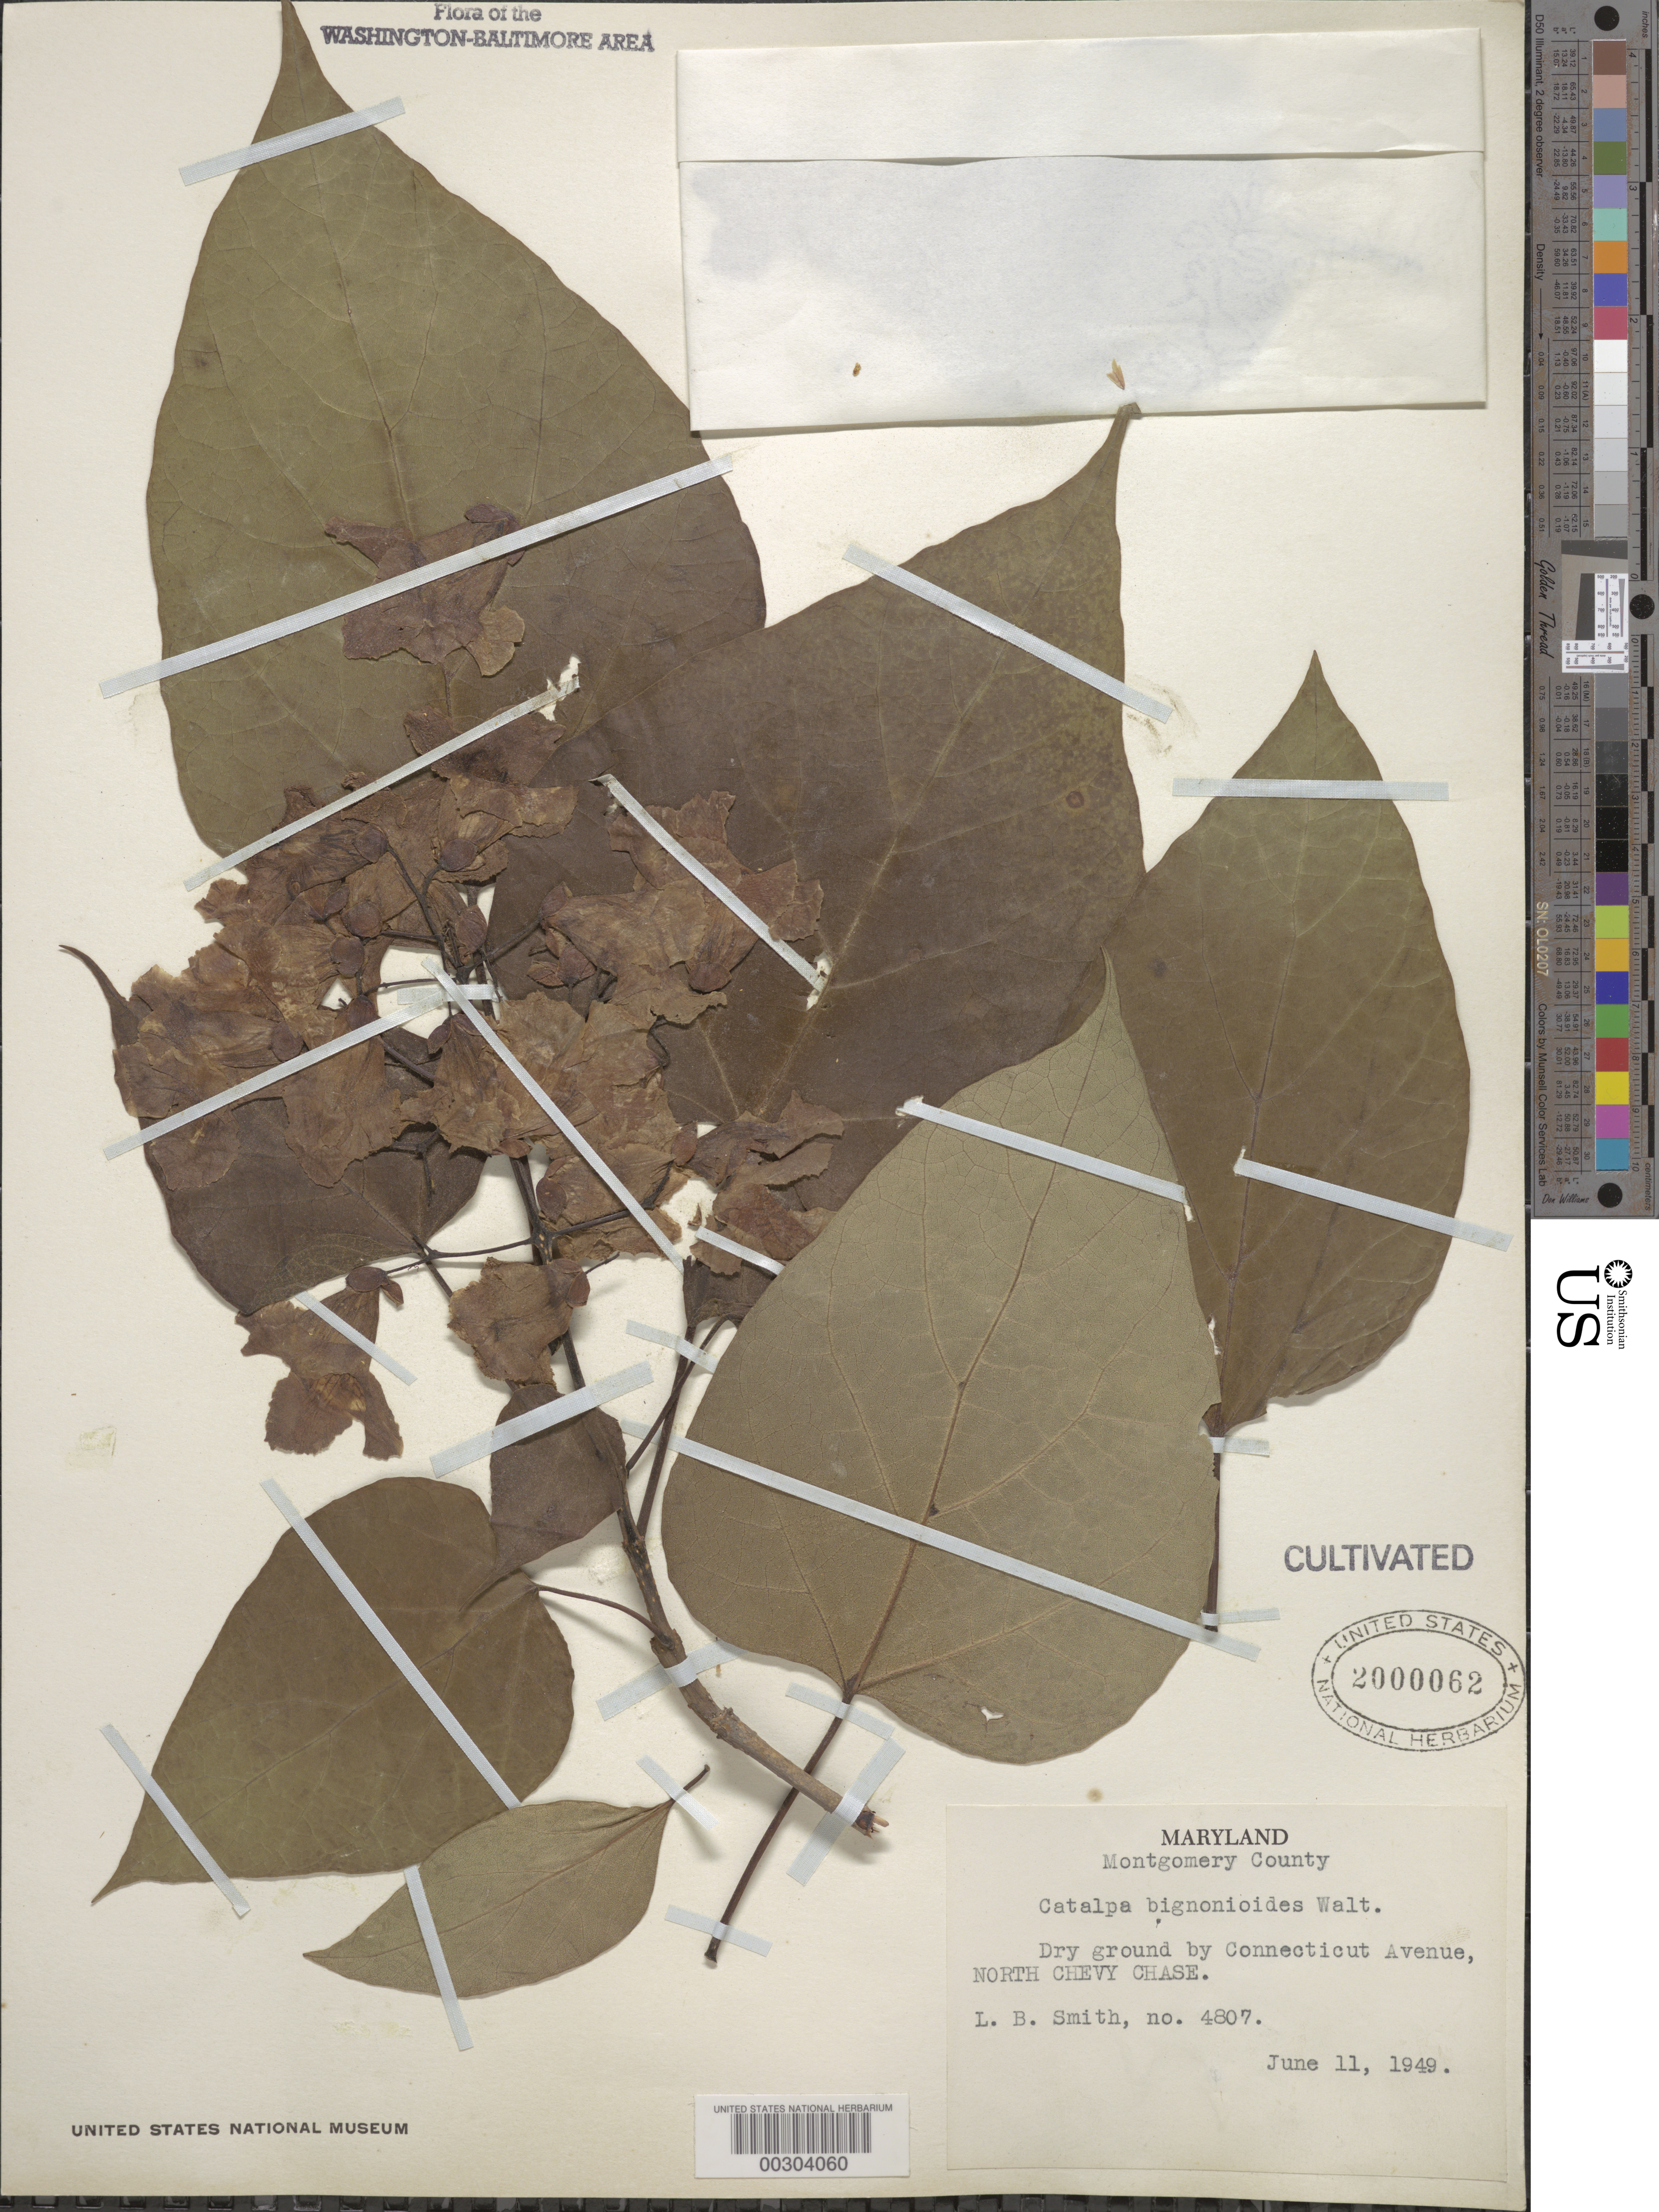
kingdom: Plantae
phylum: Tracheophyta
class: Magnoliopsida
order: Lamiales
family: Bignoniaceae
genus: Catalpa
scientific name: Catalpa bignonioides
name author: Walter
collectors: L. Smith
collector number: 4807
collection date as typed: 11 Jun 1949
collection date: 1949-06-11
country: United States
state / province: Maryland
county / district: Montgomery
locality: N Chevy Chase, by Connecticut Ave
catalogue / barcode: US 2000062